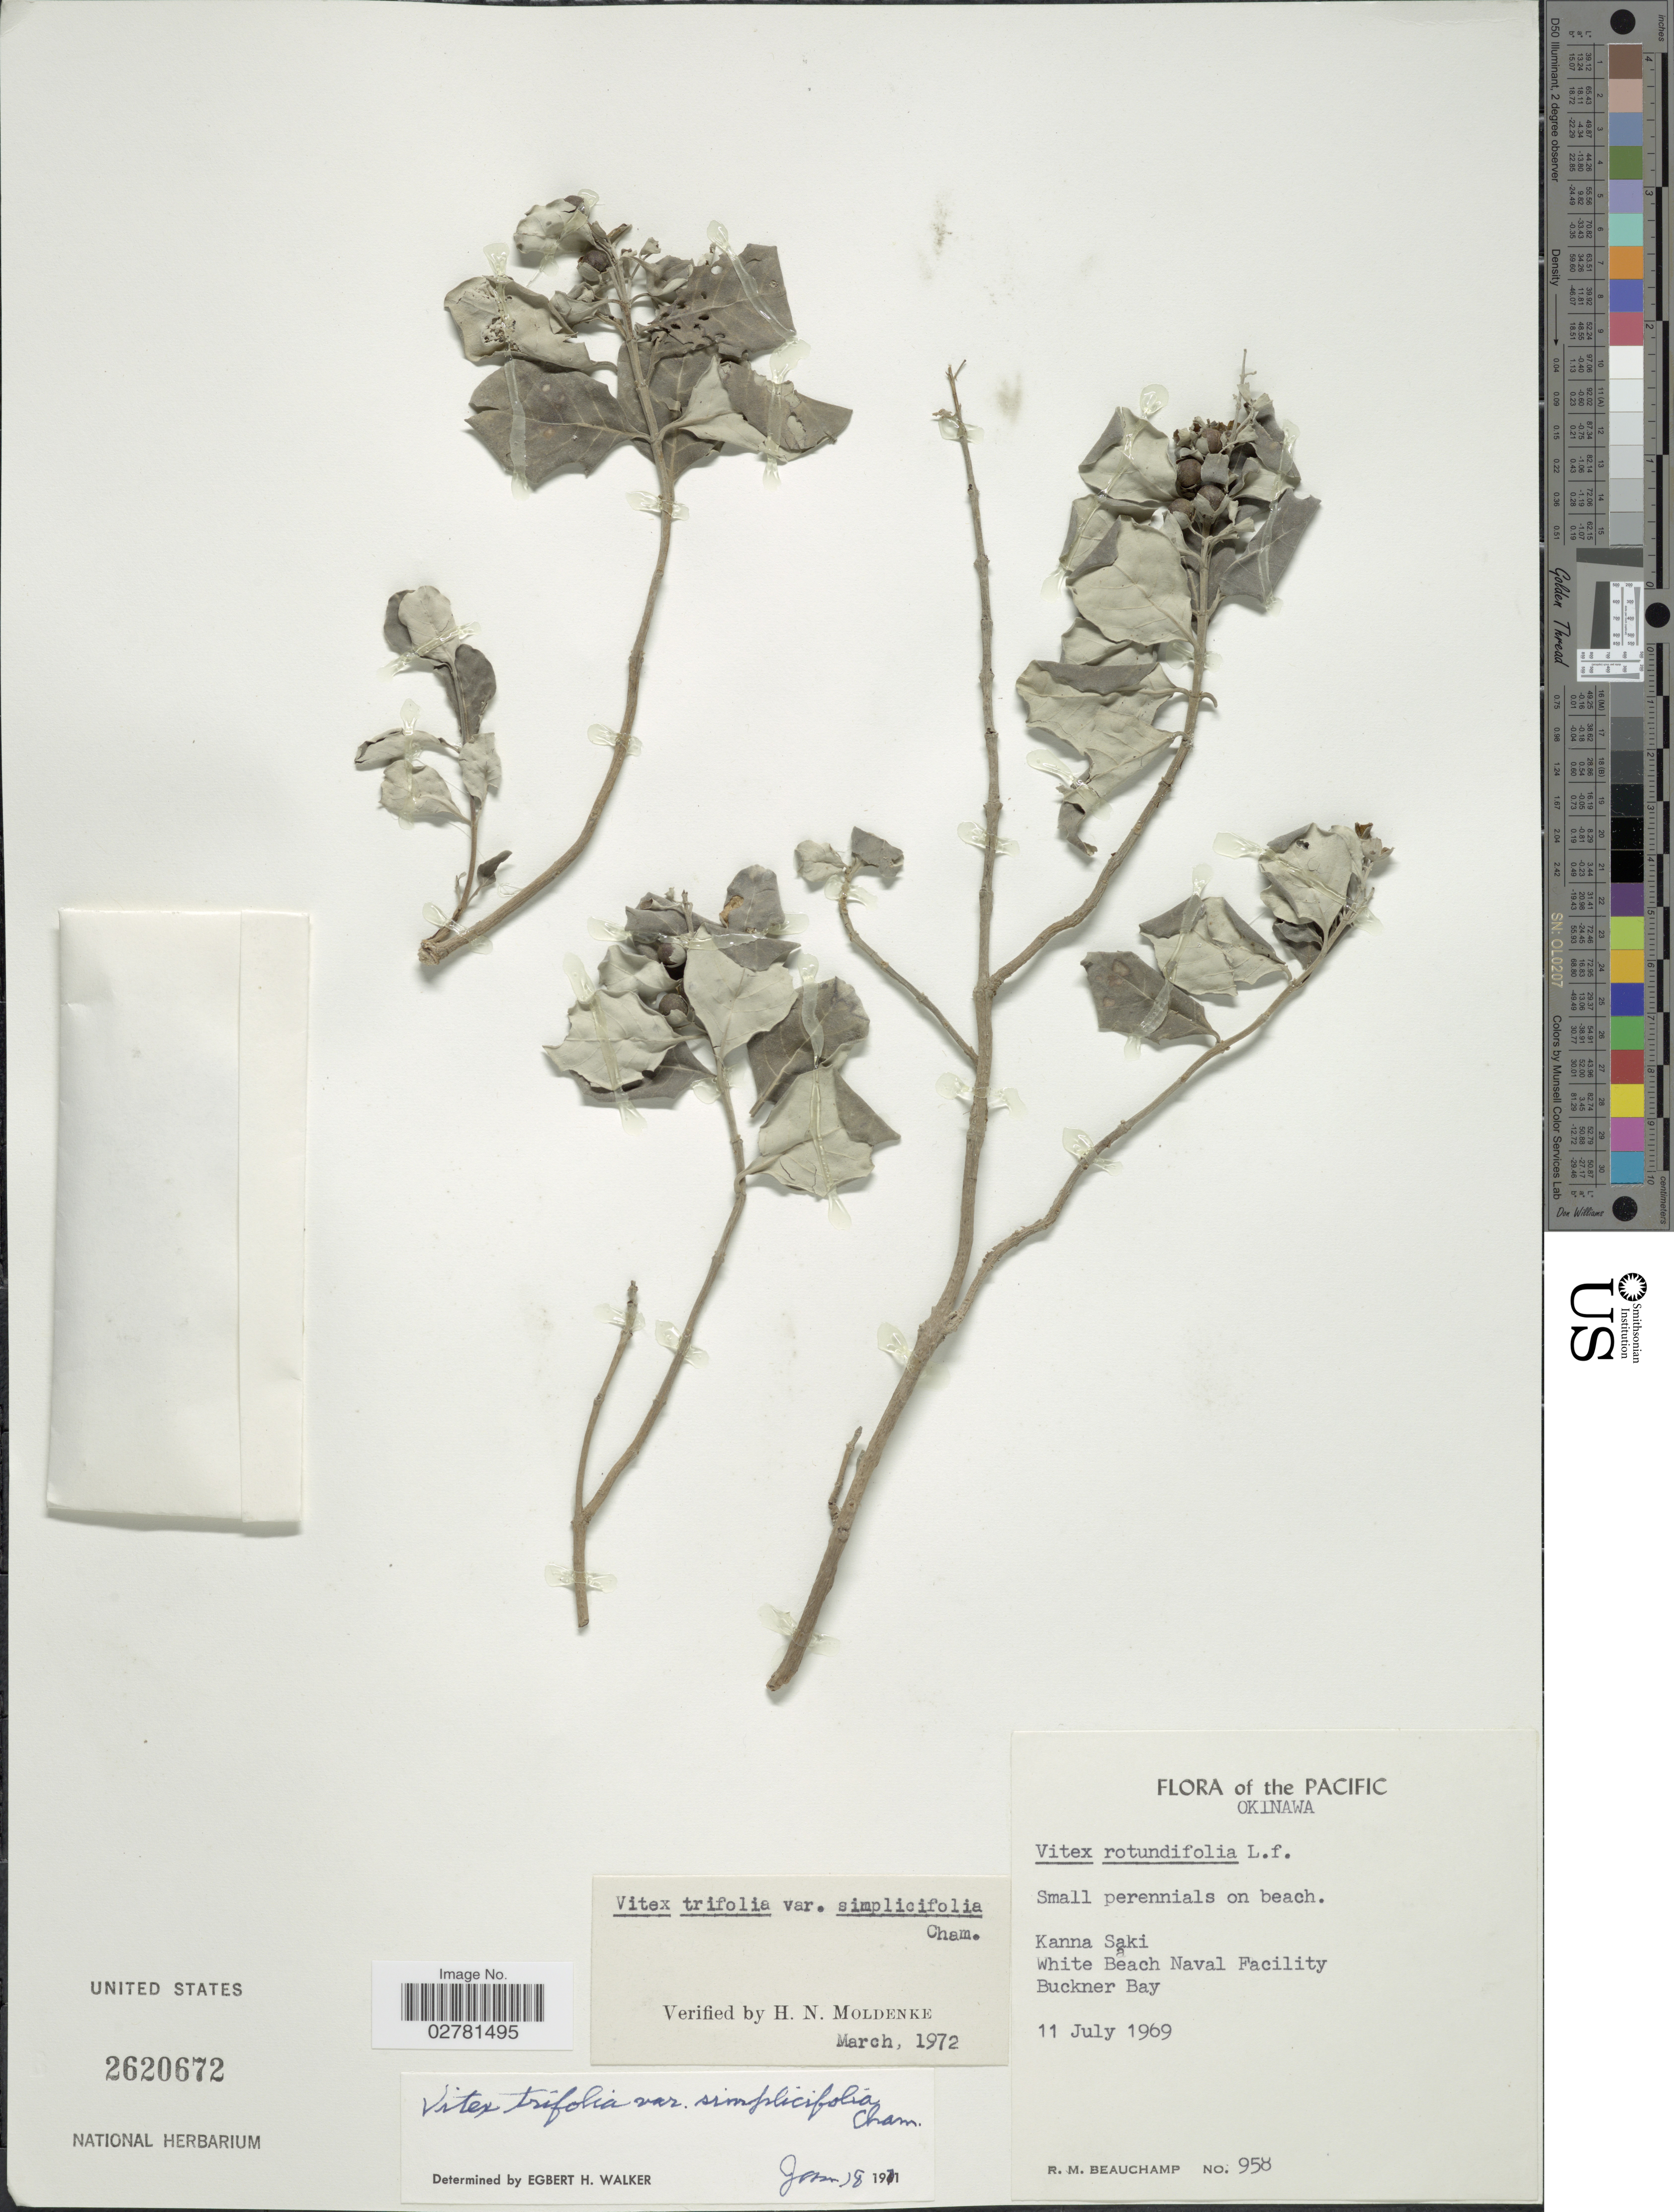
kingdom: Plantae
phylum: Tracheophyta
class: Magnoliopsida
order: Lamiales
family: Lamiaceae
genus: Vitex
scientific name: Vitex trifoliata var. simplicifolia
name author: Cham.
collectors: R. Beauchamp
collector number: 958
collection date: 1969-07-11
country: Japan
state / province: Okinawa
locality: The Pacific. Kanna Saki. White Beach Naval Facility. Buckner Bay.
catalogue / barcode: US 2620672